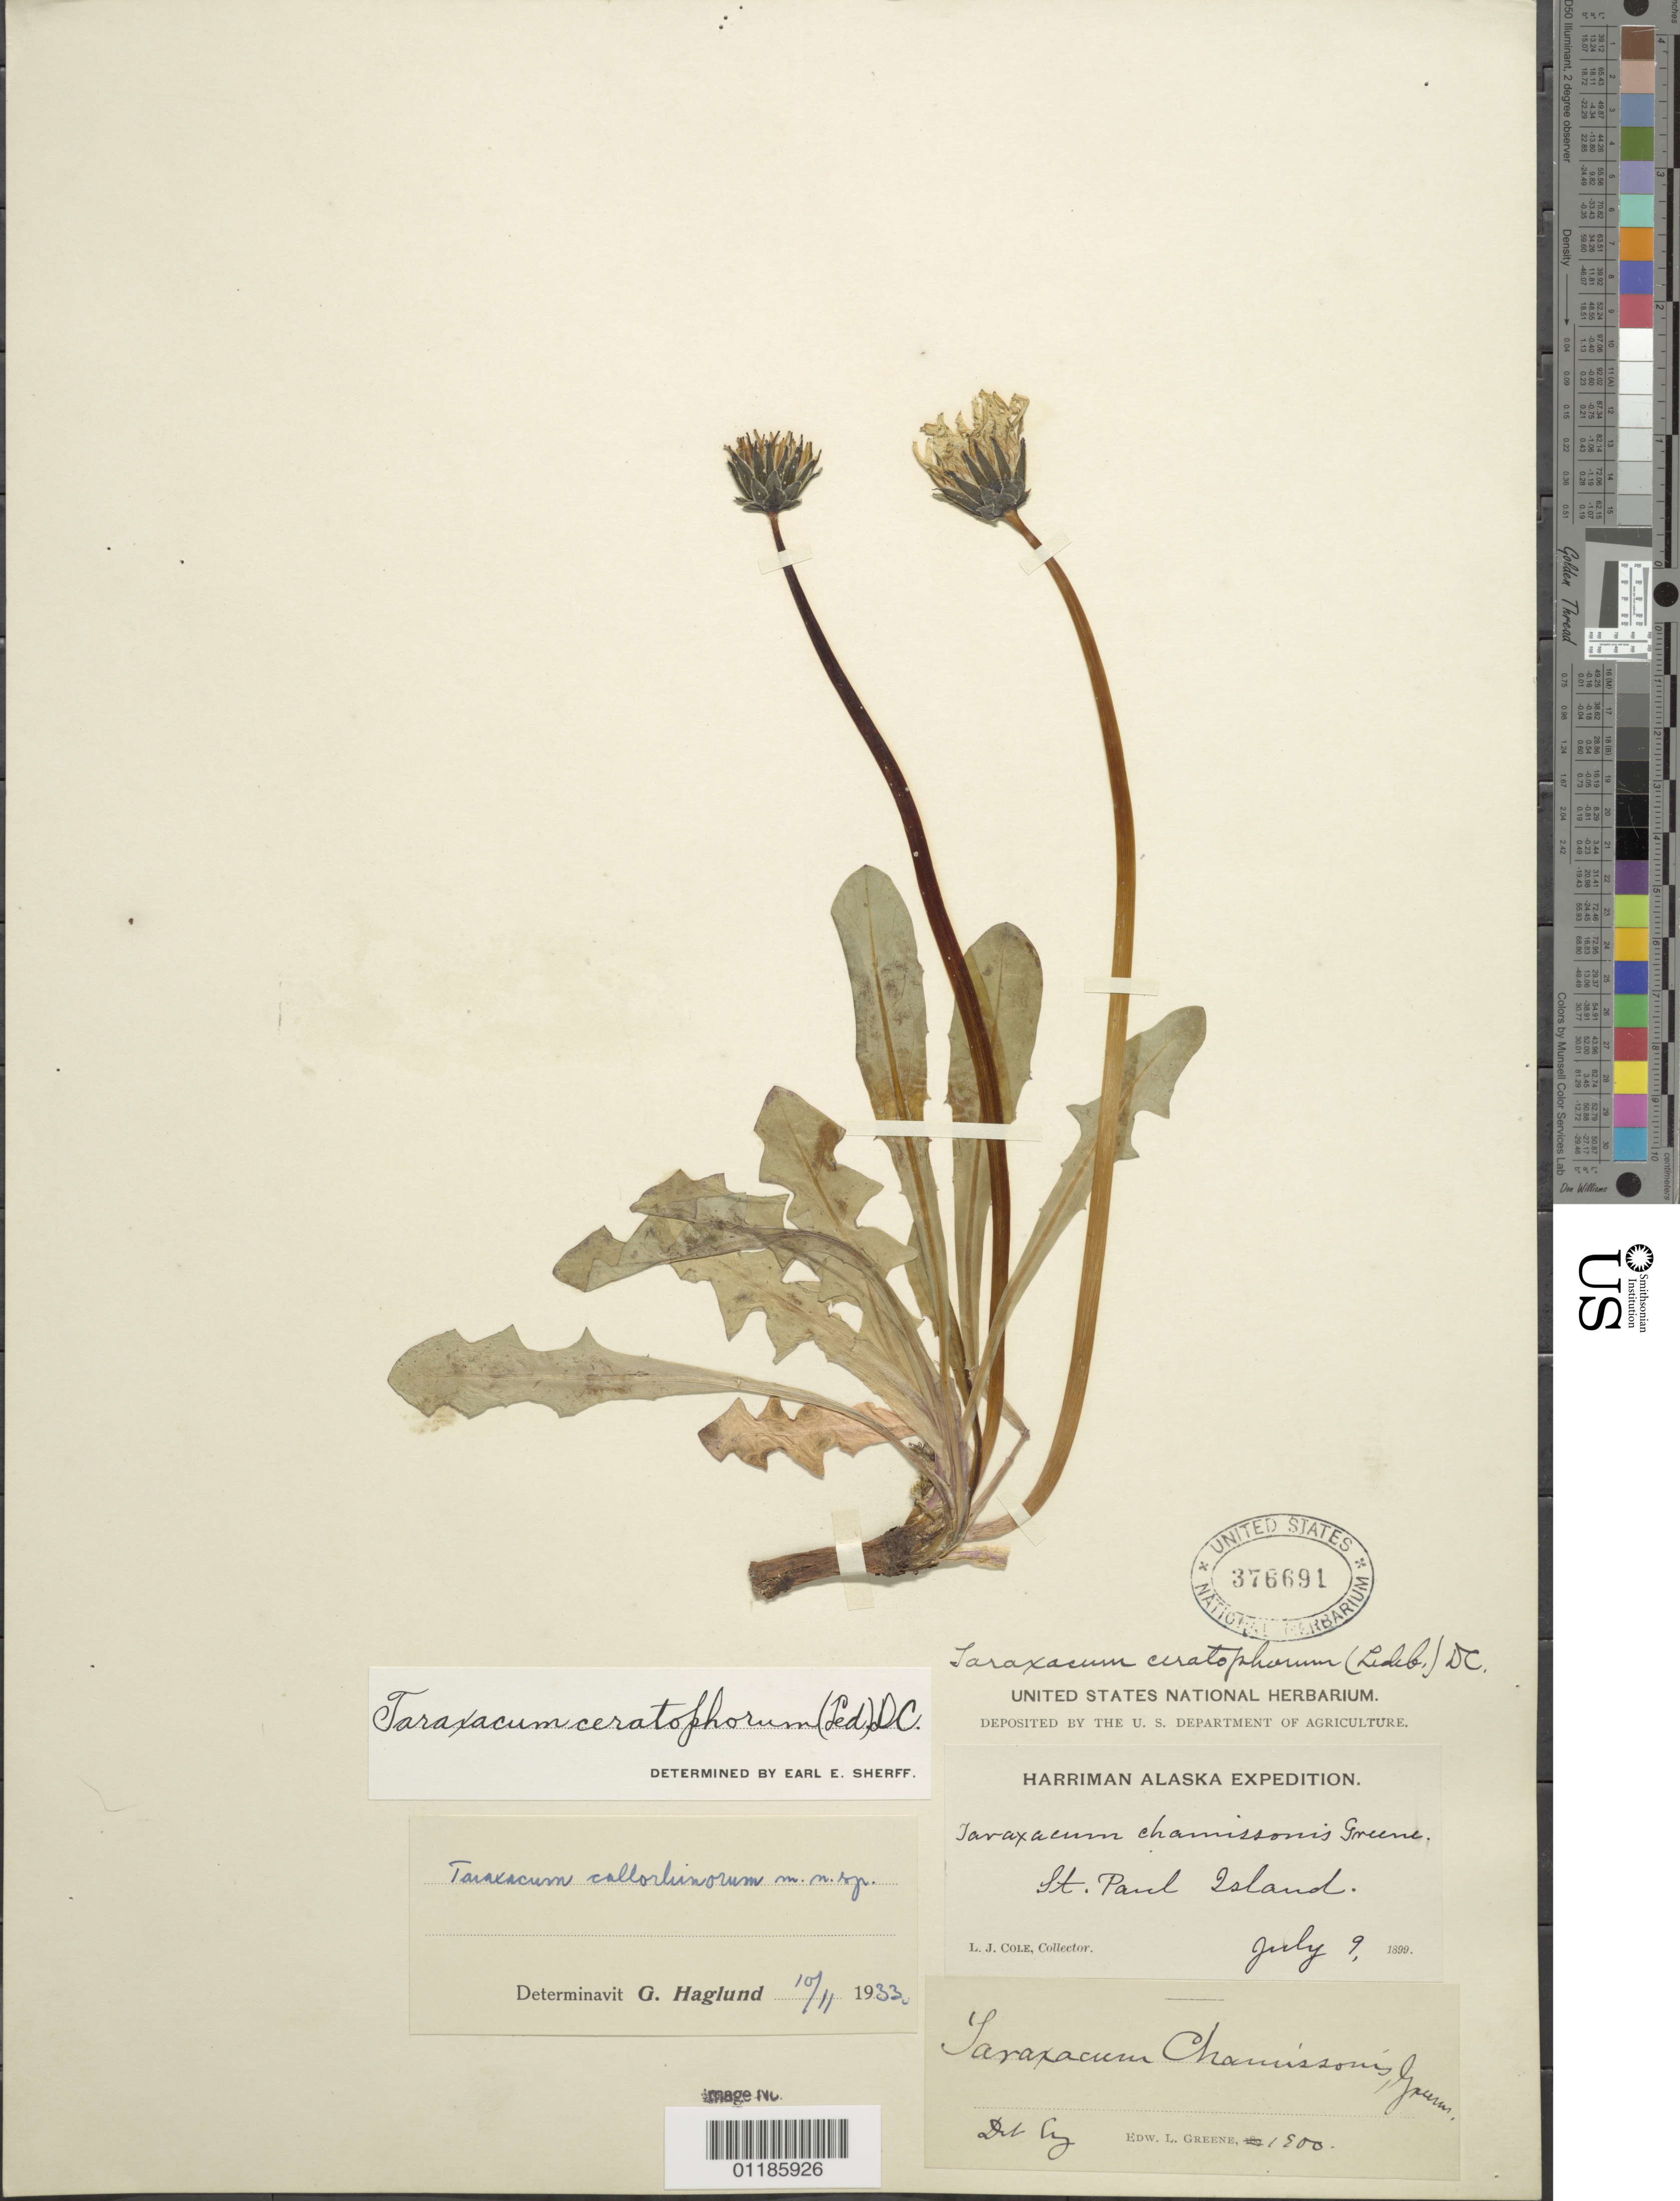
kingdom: Plantae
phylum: Tracheophyta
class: Magnoliopsida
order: Asterales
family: Asteraceae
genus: Taraxacum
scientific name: Taraxacum ceratophorum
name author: (Ledeb.) DC.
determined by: Haglung, Gustaf Emanuel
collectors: L. Cole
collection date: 1899-07-09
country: United States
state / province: Alaska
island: St. Paul Island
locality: St. Paul Island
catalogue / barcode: US 376691